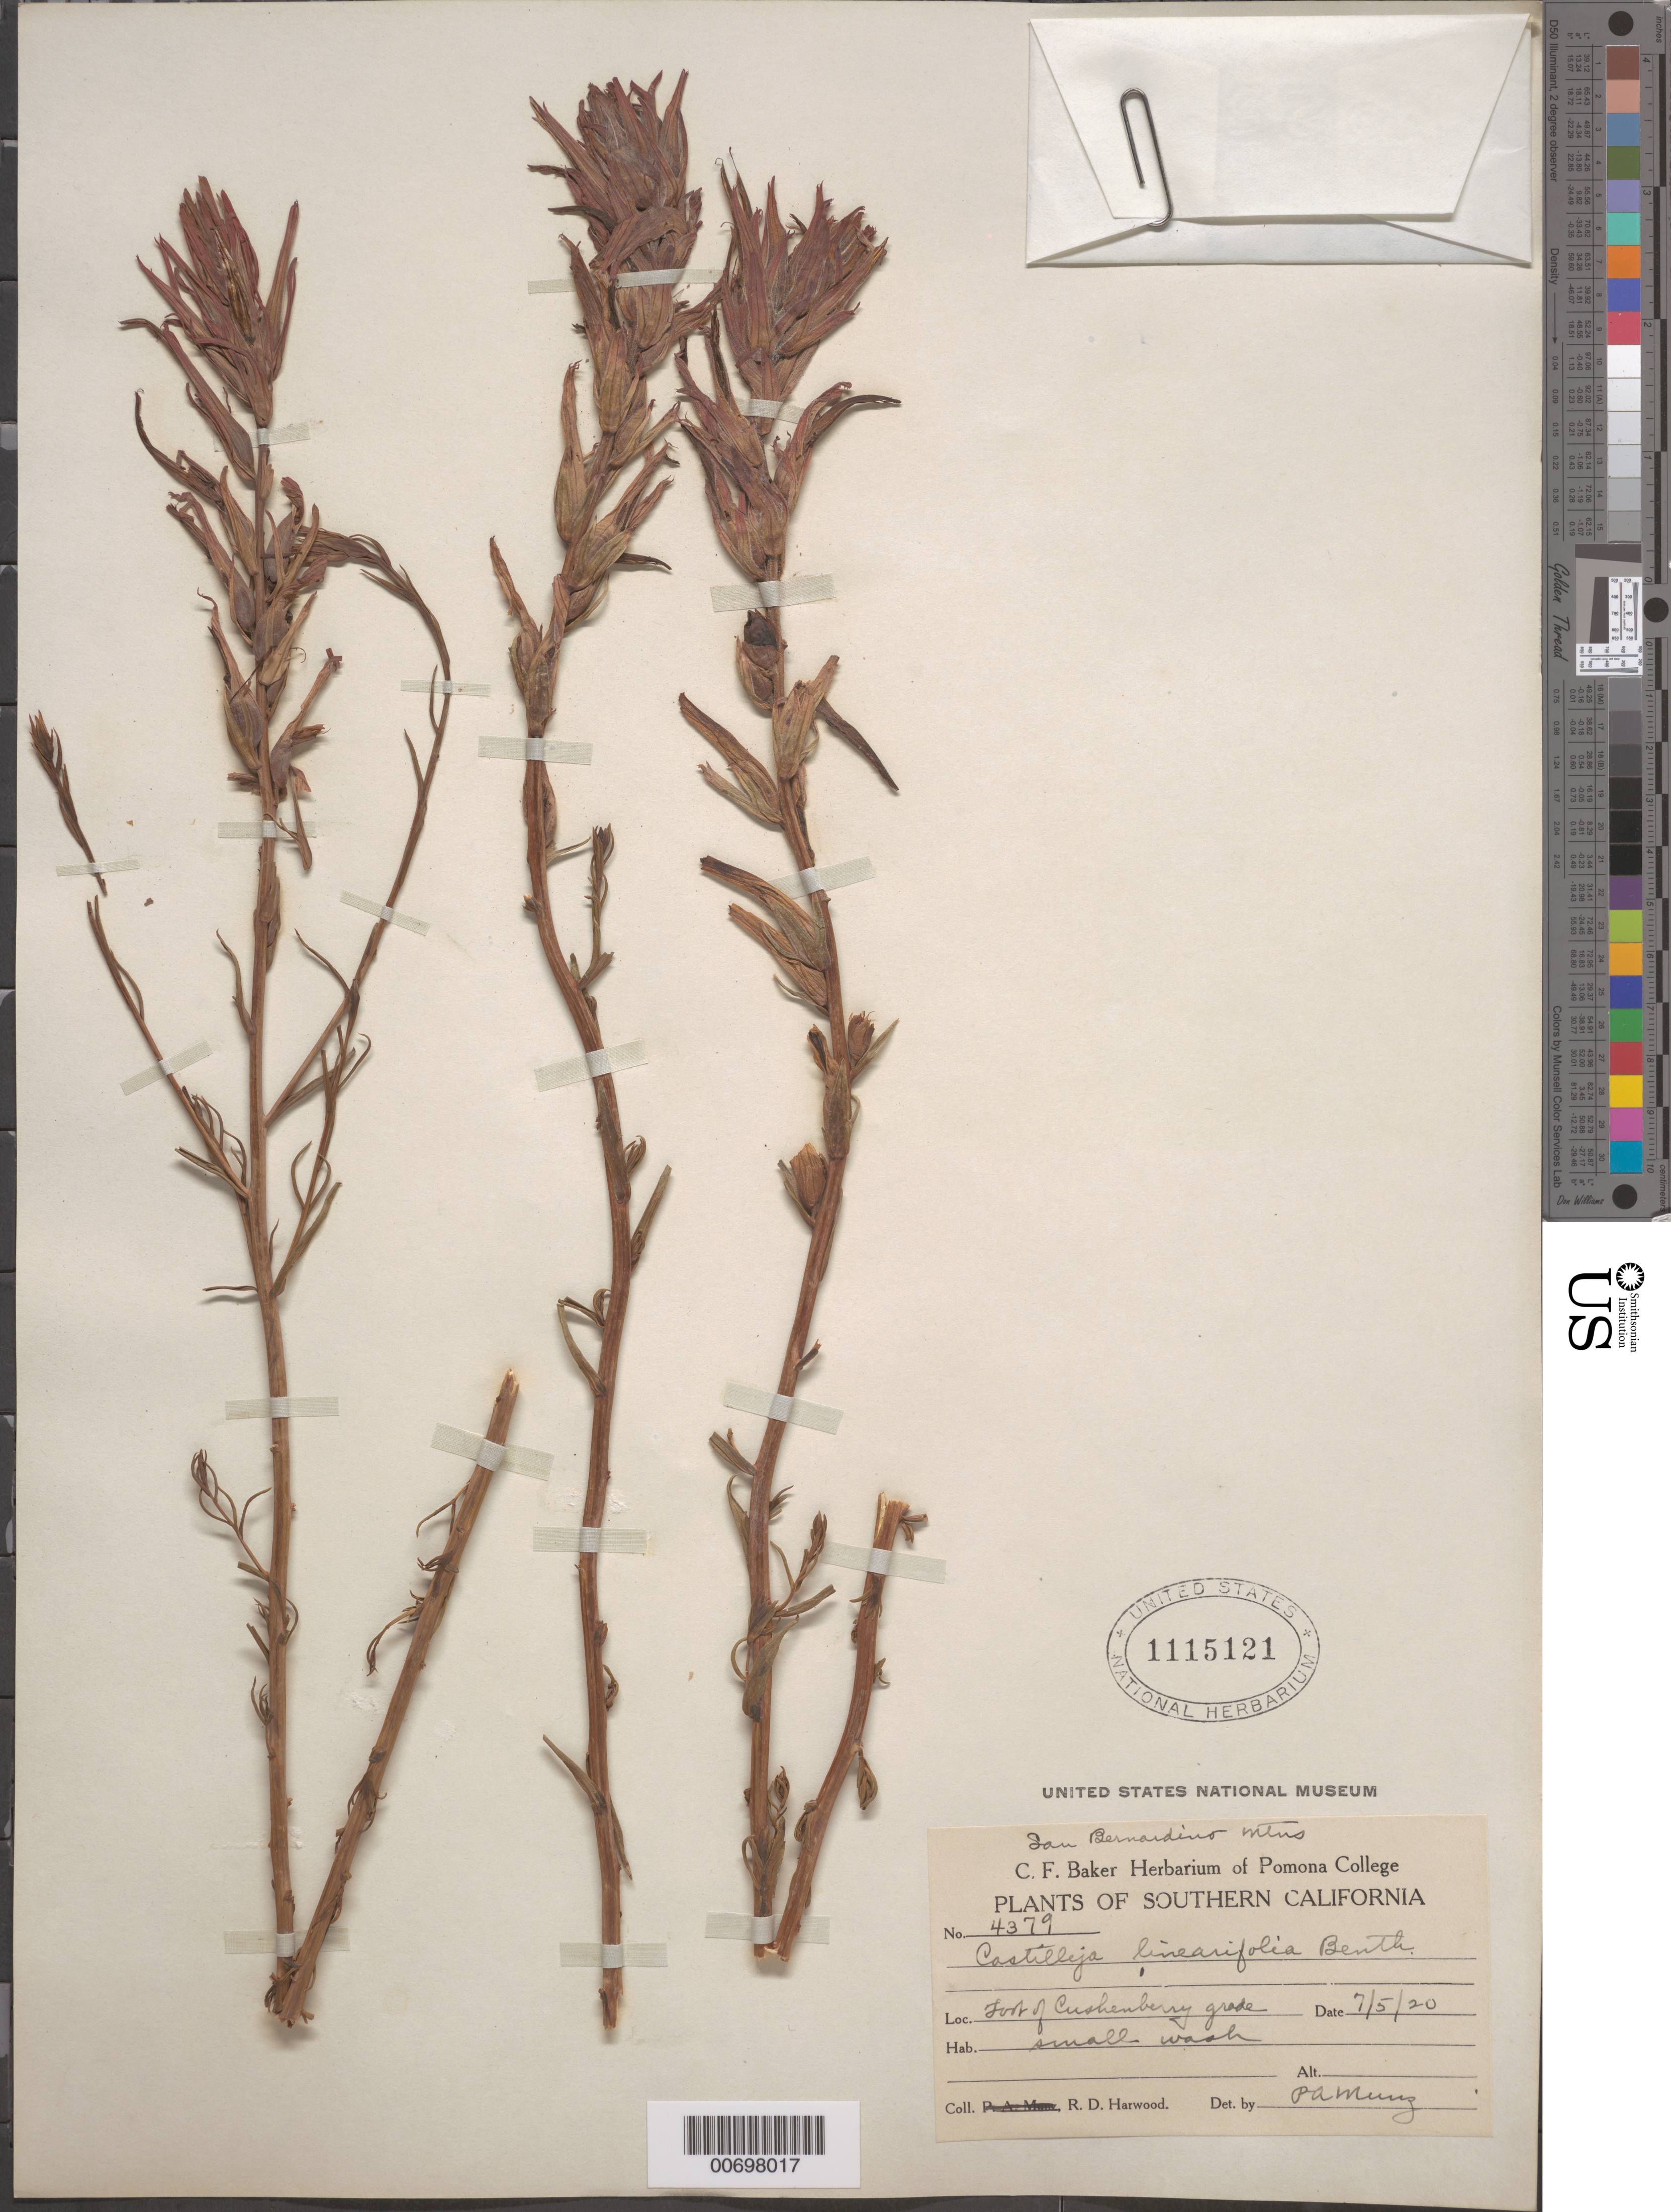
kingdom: Plantae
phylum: Tracheophyta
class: Magnoliopsida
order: Lamiales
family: Orobanchaceae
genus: Castilleja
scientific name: Castilleja linariifolia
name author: Benth.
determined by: Munz, Philip A.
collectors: R. Harwood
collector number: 4379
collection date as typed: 07 May 1920 or 05 Jul 1920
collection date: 1920-05-07 or 1920-07-05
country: United States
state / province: California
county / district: San Bernardino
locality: Foot of Cushenberry grade. San Bernardino Mts.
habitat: Small wash.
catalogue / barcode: US 1115121